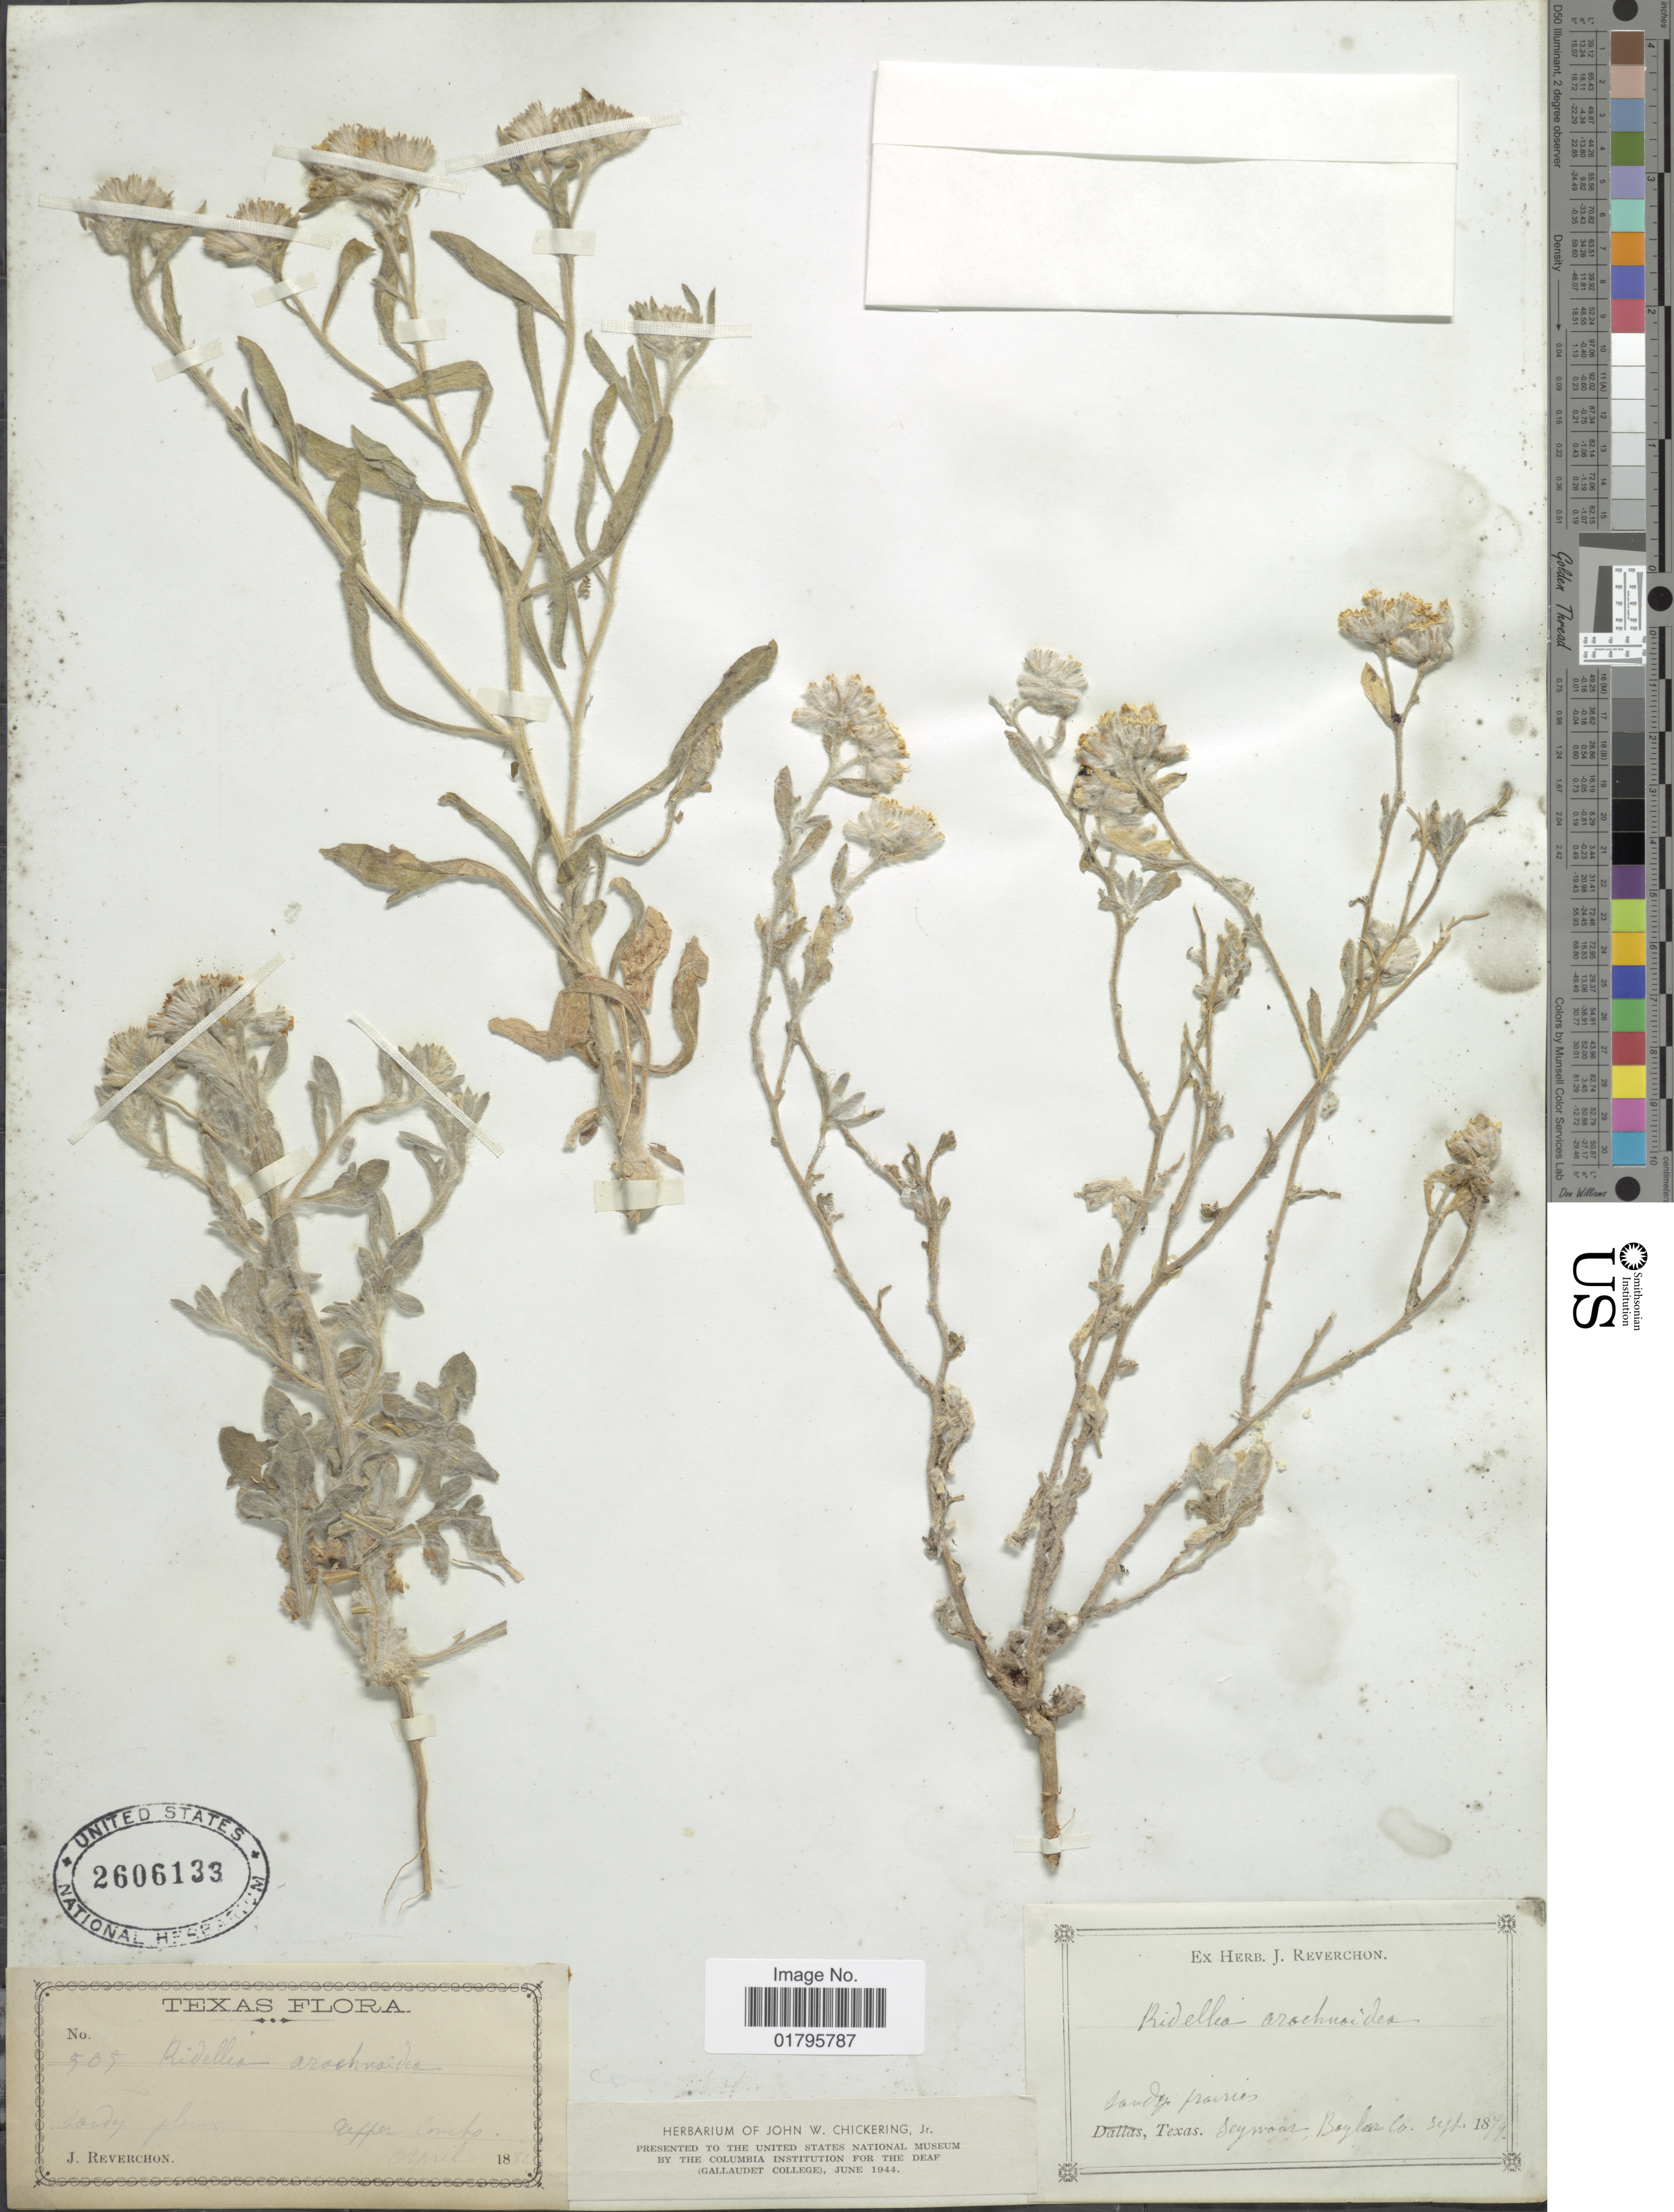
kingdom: Plantae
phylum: Tracheophyta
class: Magnoliopsida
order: Asterales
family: Asteraceae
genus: Psilostrophe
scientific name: Psilostrophe tagetina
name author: (Nutt.) Greene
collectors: J. Reverchon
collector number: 505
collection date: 1882-04/1899-09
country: United States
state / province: Texas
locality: Seymoor, Taylor Co.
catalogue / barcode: US 2606133